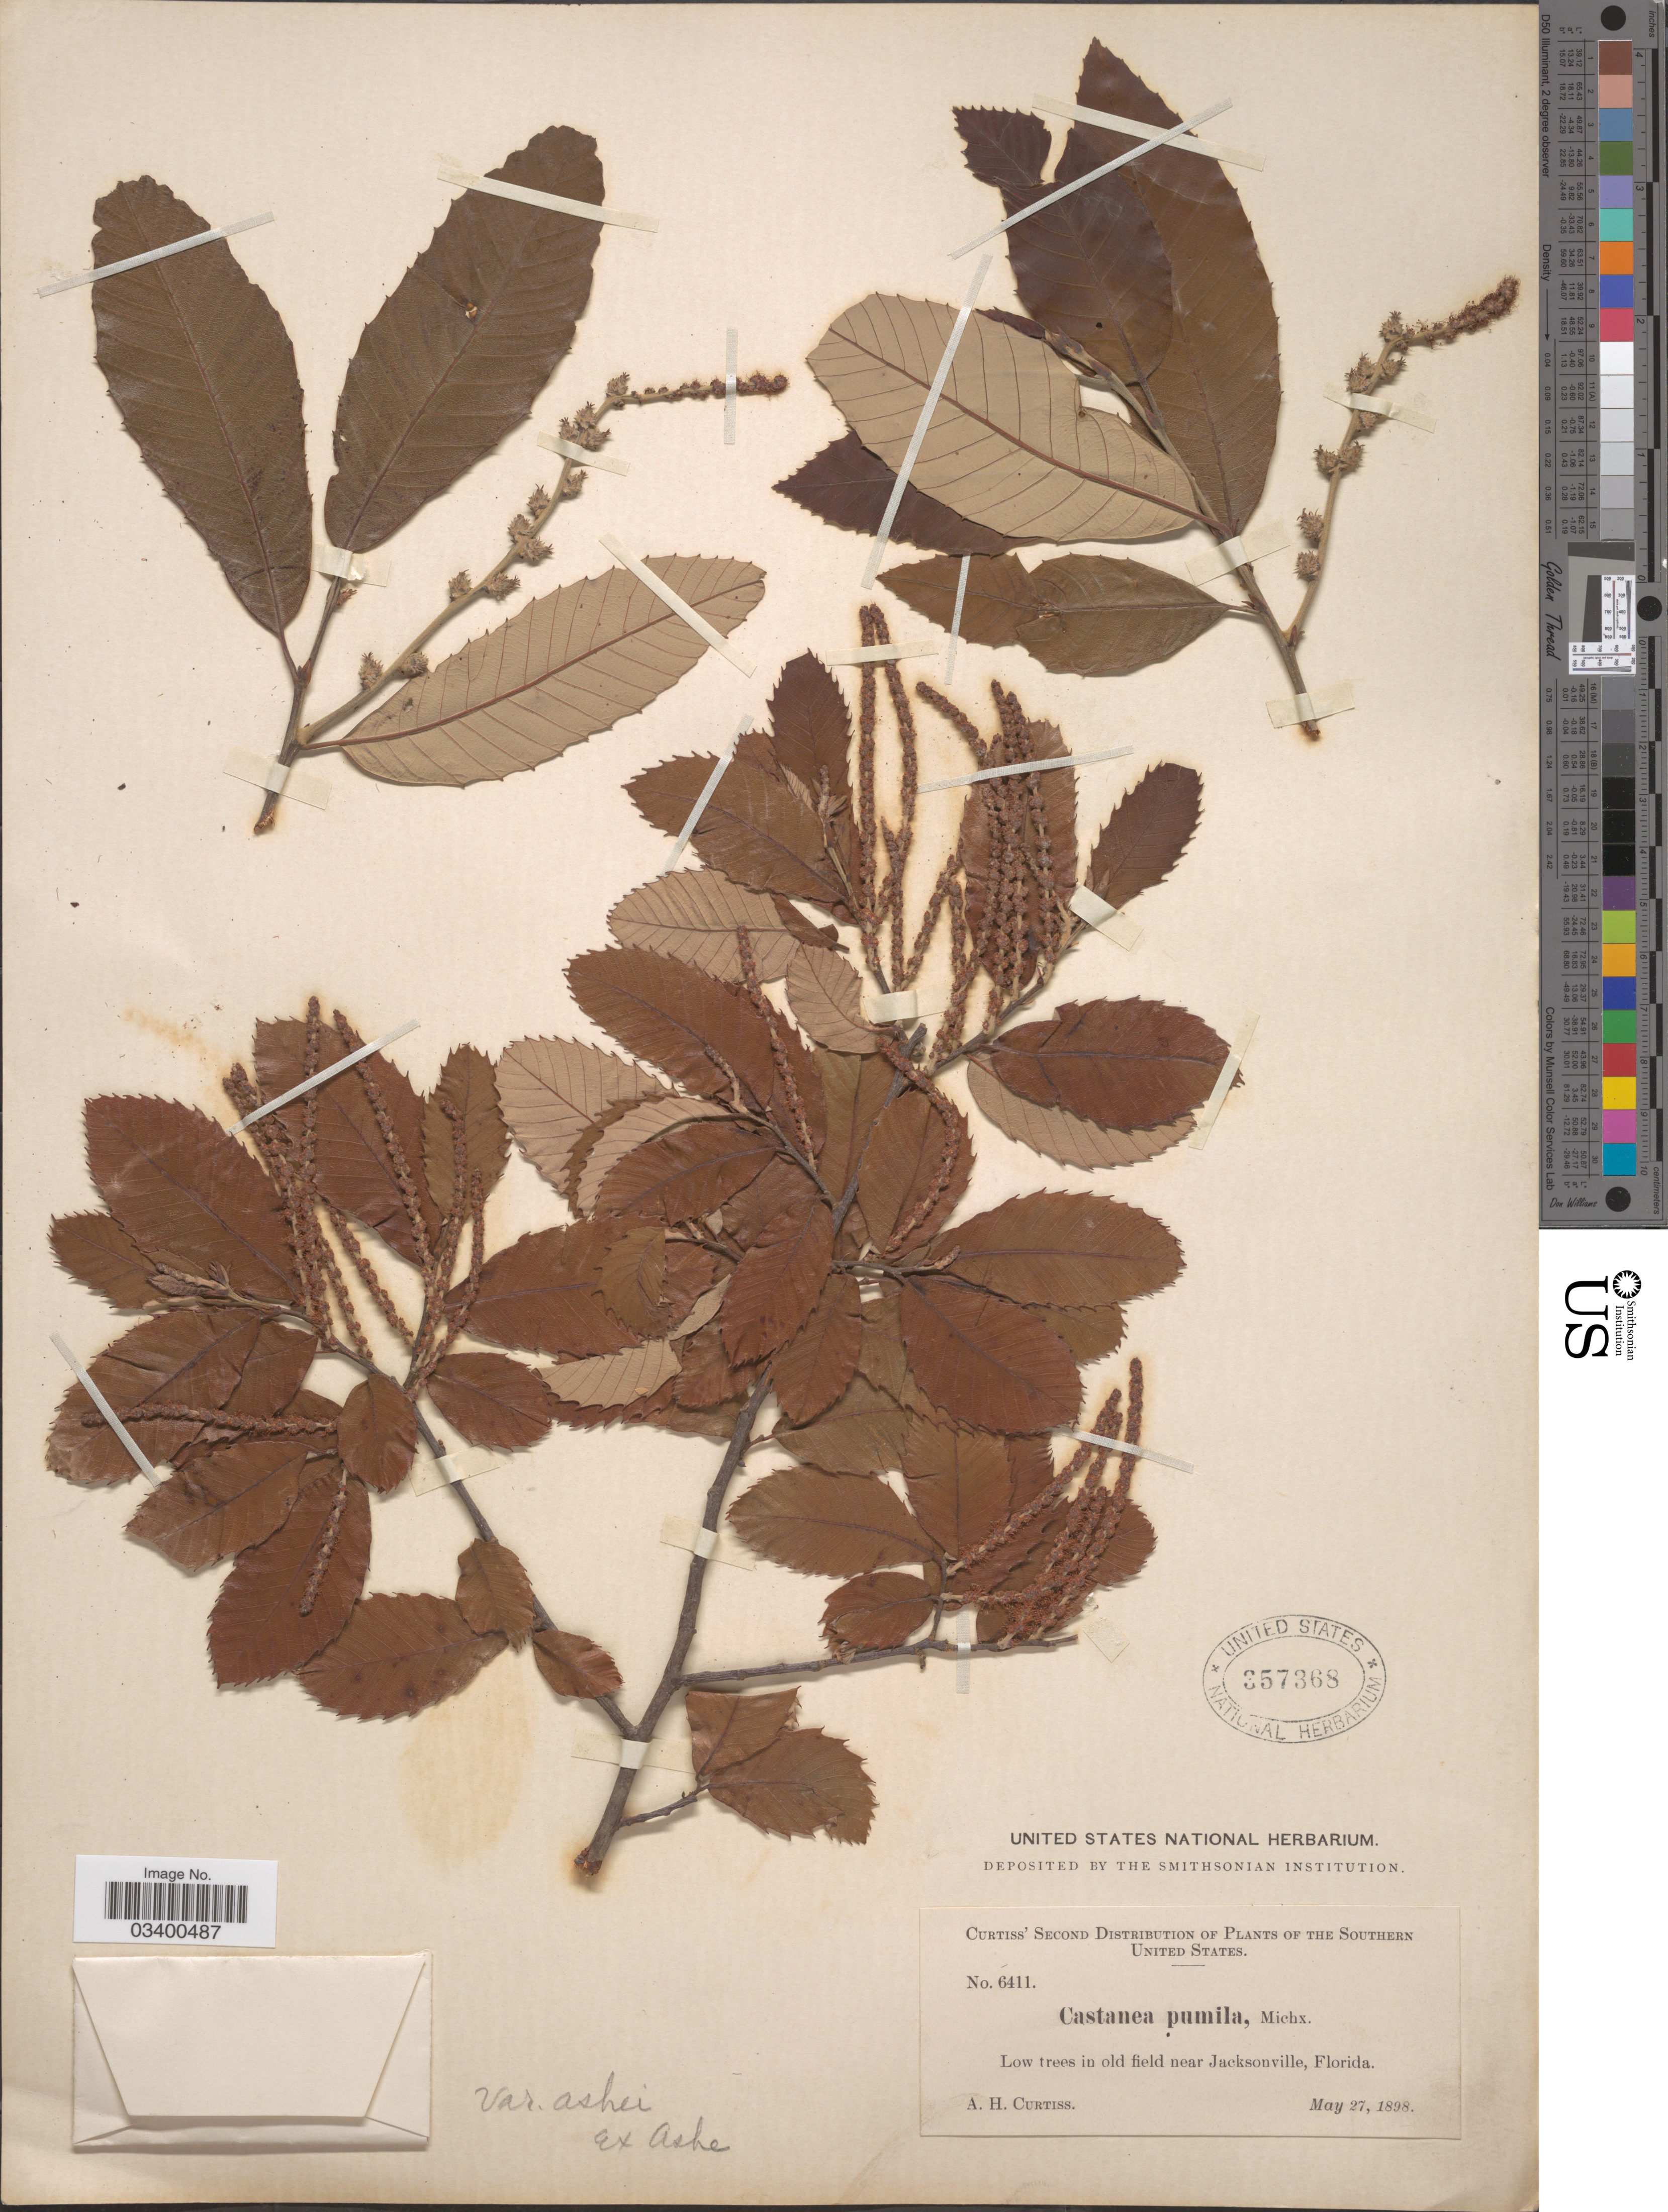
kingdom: Plantae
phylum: Tracheophyta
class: Magnoliopsida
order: Fagales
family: Fagaceae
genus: Castanea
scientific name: Castanea pumila var. pumila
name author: (L.) Mill.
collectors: A. H. Curtiss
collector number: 6411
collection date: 1898-05-27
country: United States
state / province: Florida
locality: Southern United States. Near Jacksonville.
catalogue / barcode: US 357368